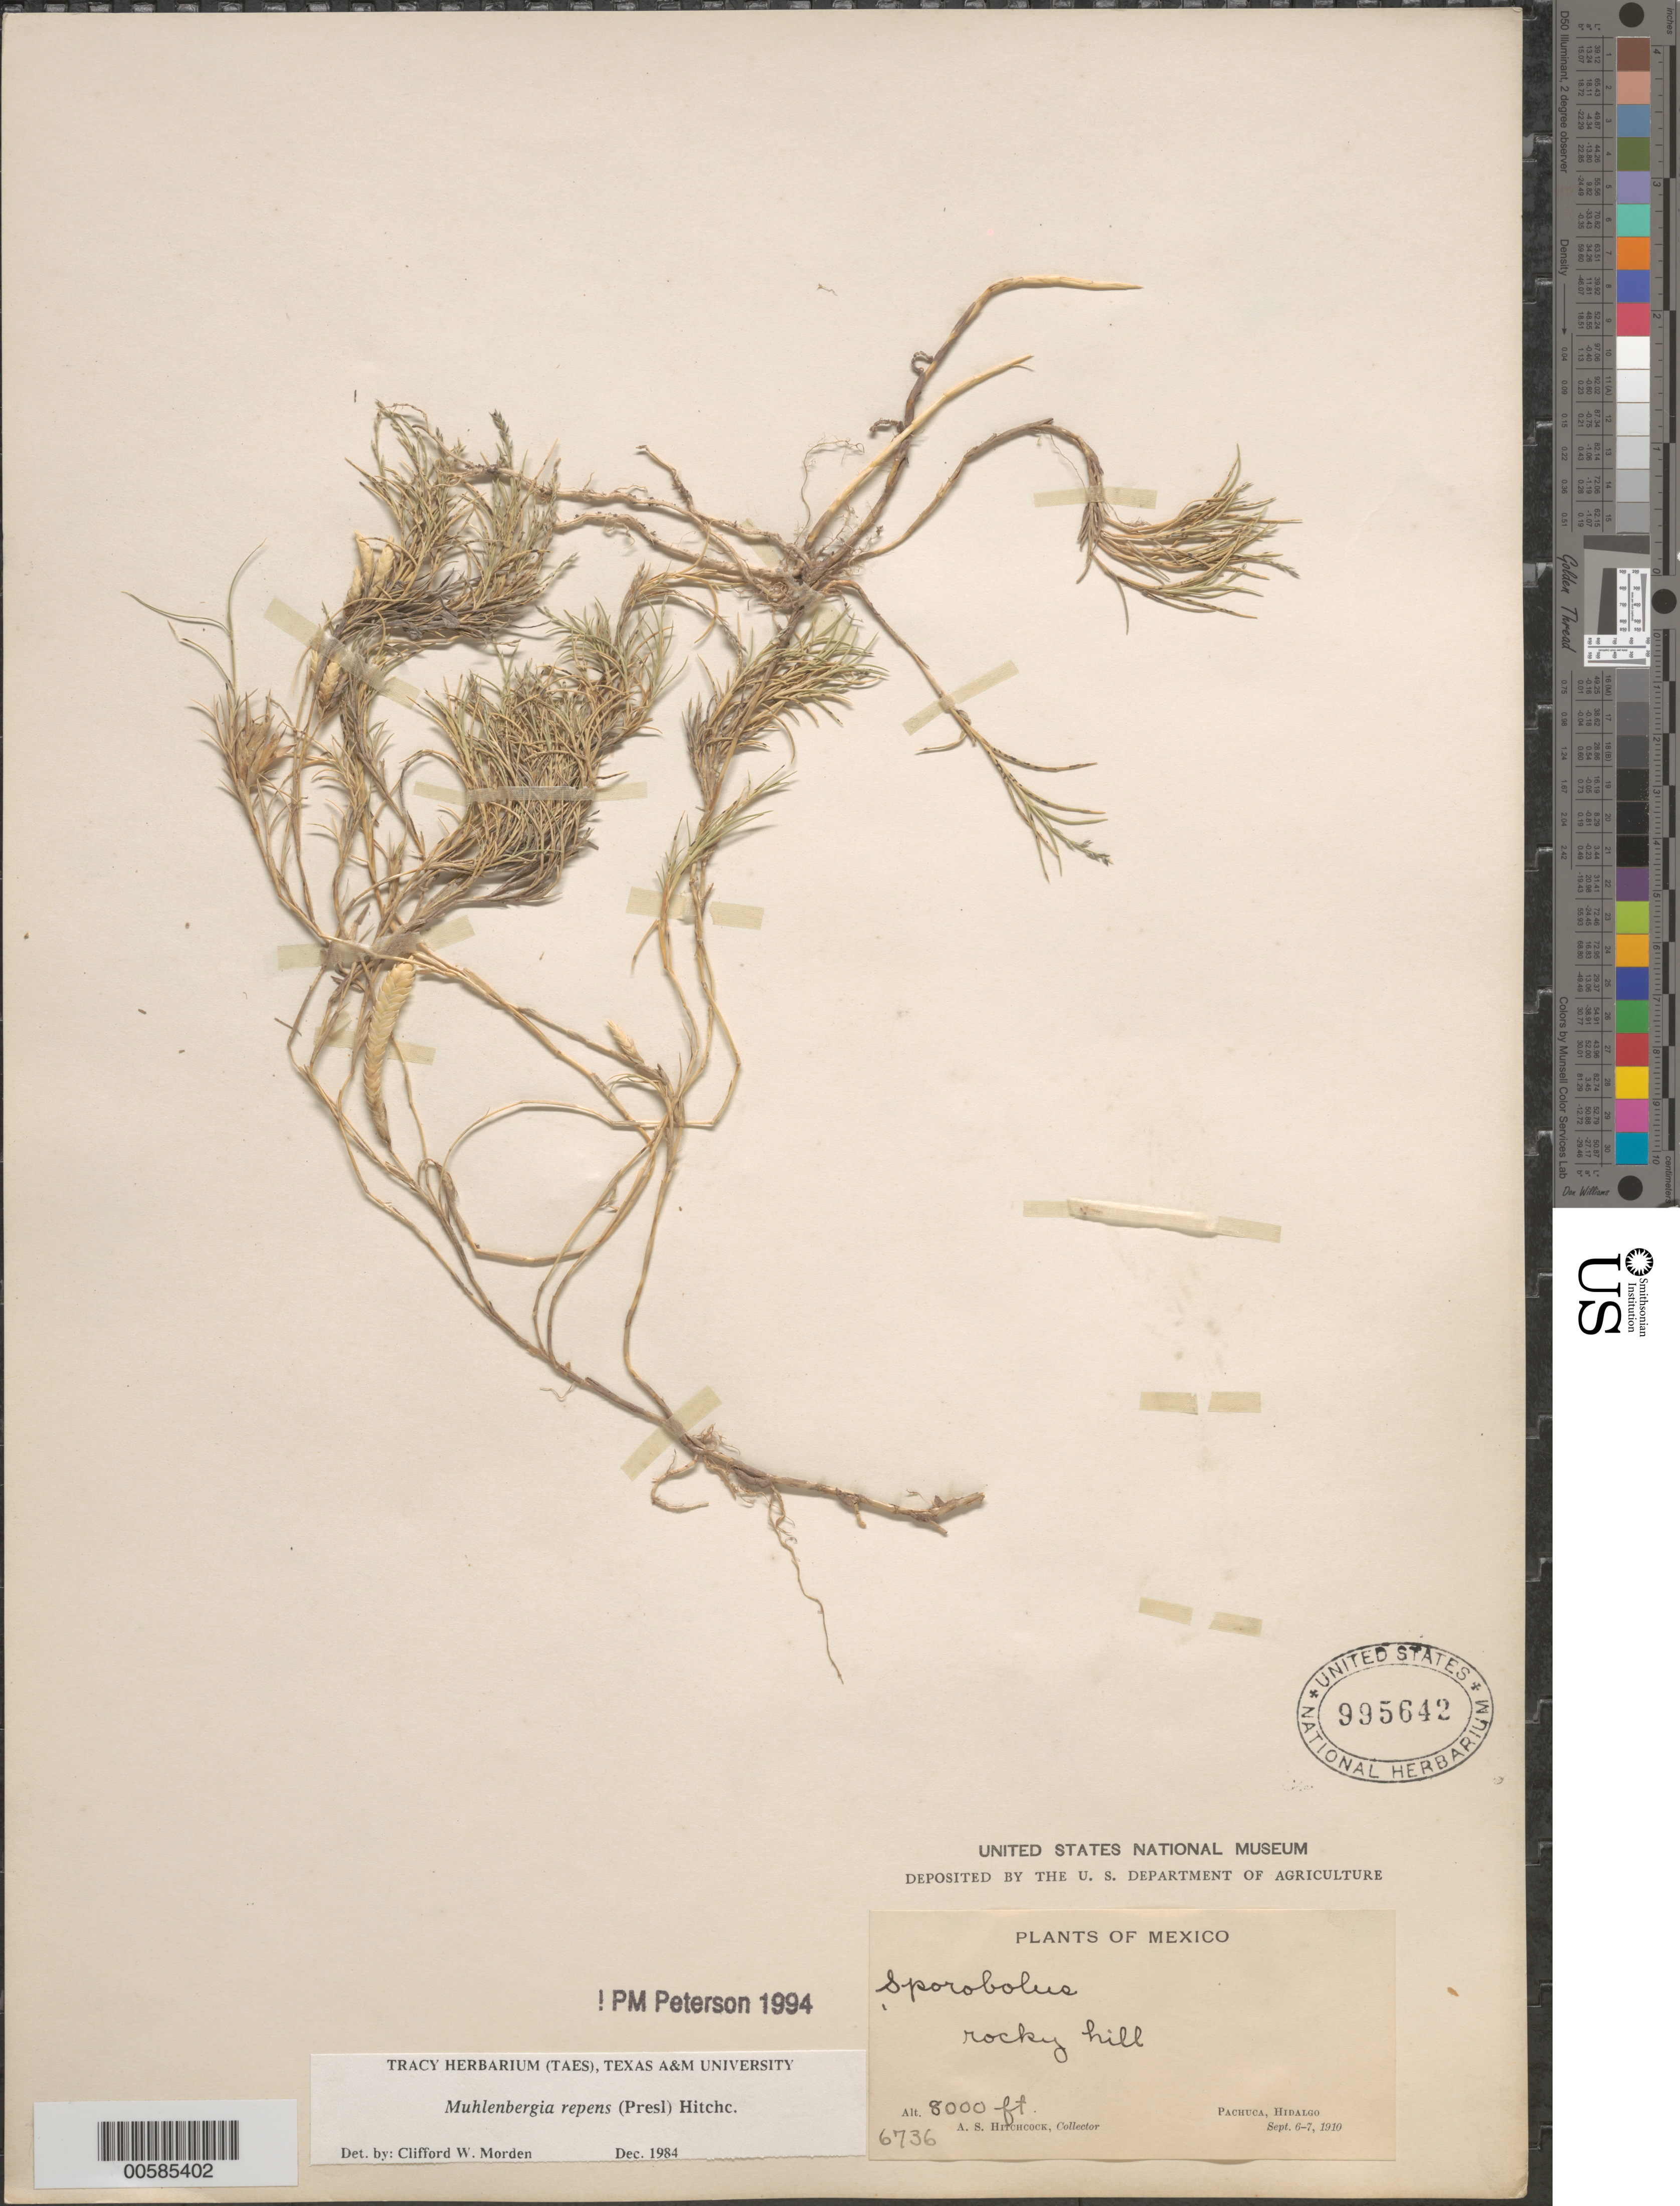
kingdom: Plantae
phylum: Tracheophyta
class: Liliopsida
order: Poales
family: Poaceae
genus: Muhlenbergia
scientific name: Muhlenbergia repens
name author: (J. Presl) Hitchc.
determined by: Peterson, Paul M., (BOT), Smithsonian Institution - National Museum of Natural History (UNITED STATES)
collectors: A. S. Hitchcock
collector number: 6736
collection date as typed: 06 Sep 1910 to 07 Sep 1910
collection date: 1910-09-06/1910-09-07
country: Mexico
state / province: Hidalgo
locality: Pachuca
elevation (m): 2438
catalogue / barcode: US 995642